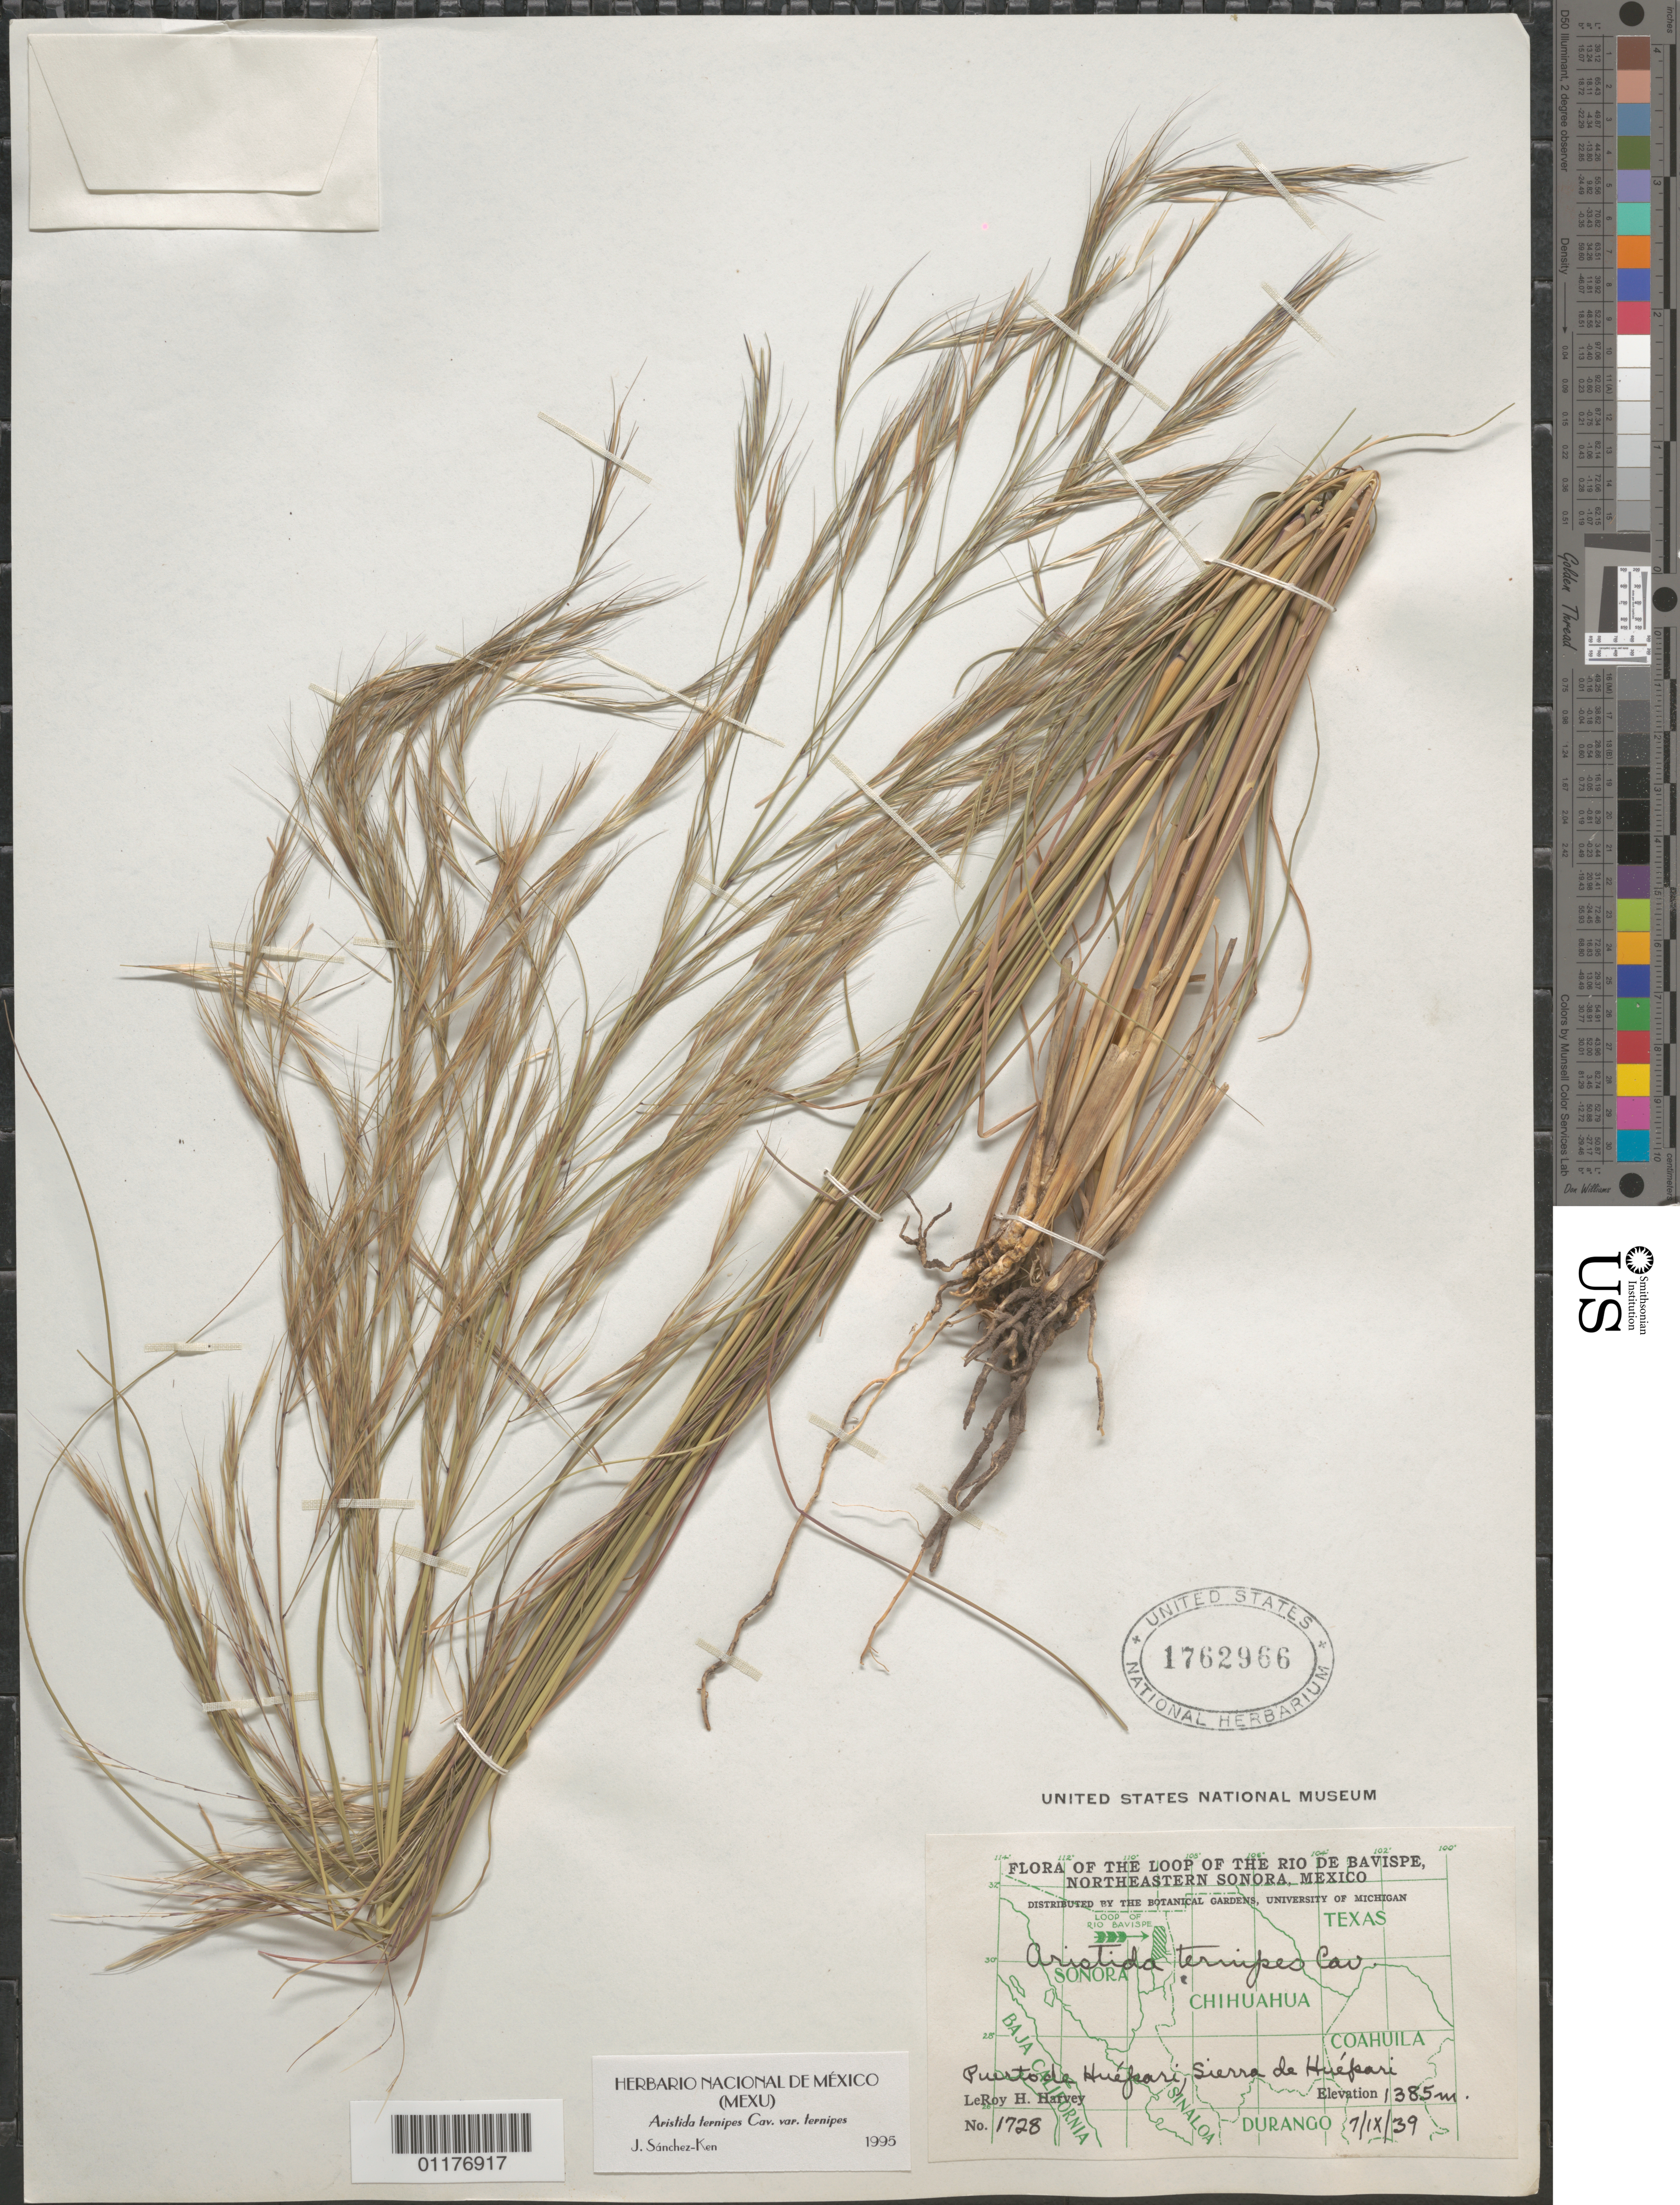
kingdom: Plantae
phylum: Tracheophyta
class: Liliopsida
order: Poales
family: Poaceae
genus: Aristida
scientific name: Aristida ternipes var. ternipes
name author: Cav.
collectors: L. H. Harvey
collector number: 1728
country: Mexico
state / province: Sonora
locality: Puertode Huepari, De Sierra Huepoari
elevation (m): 1385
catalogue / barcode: US 1762966